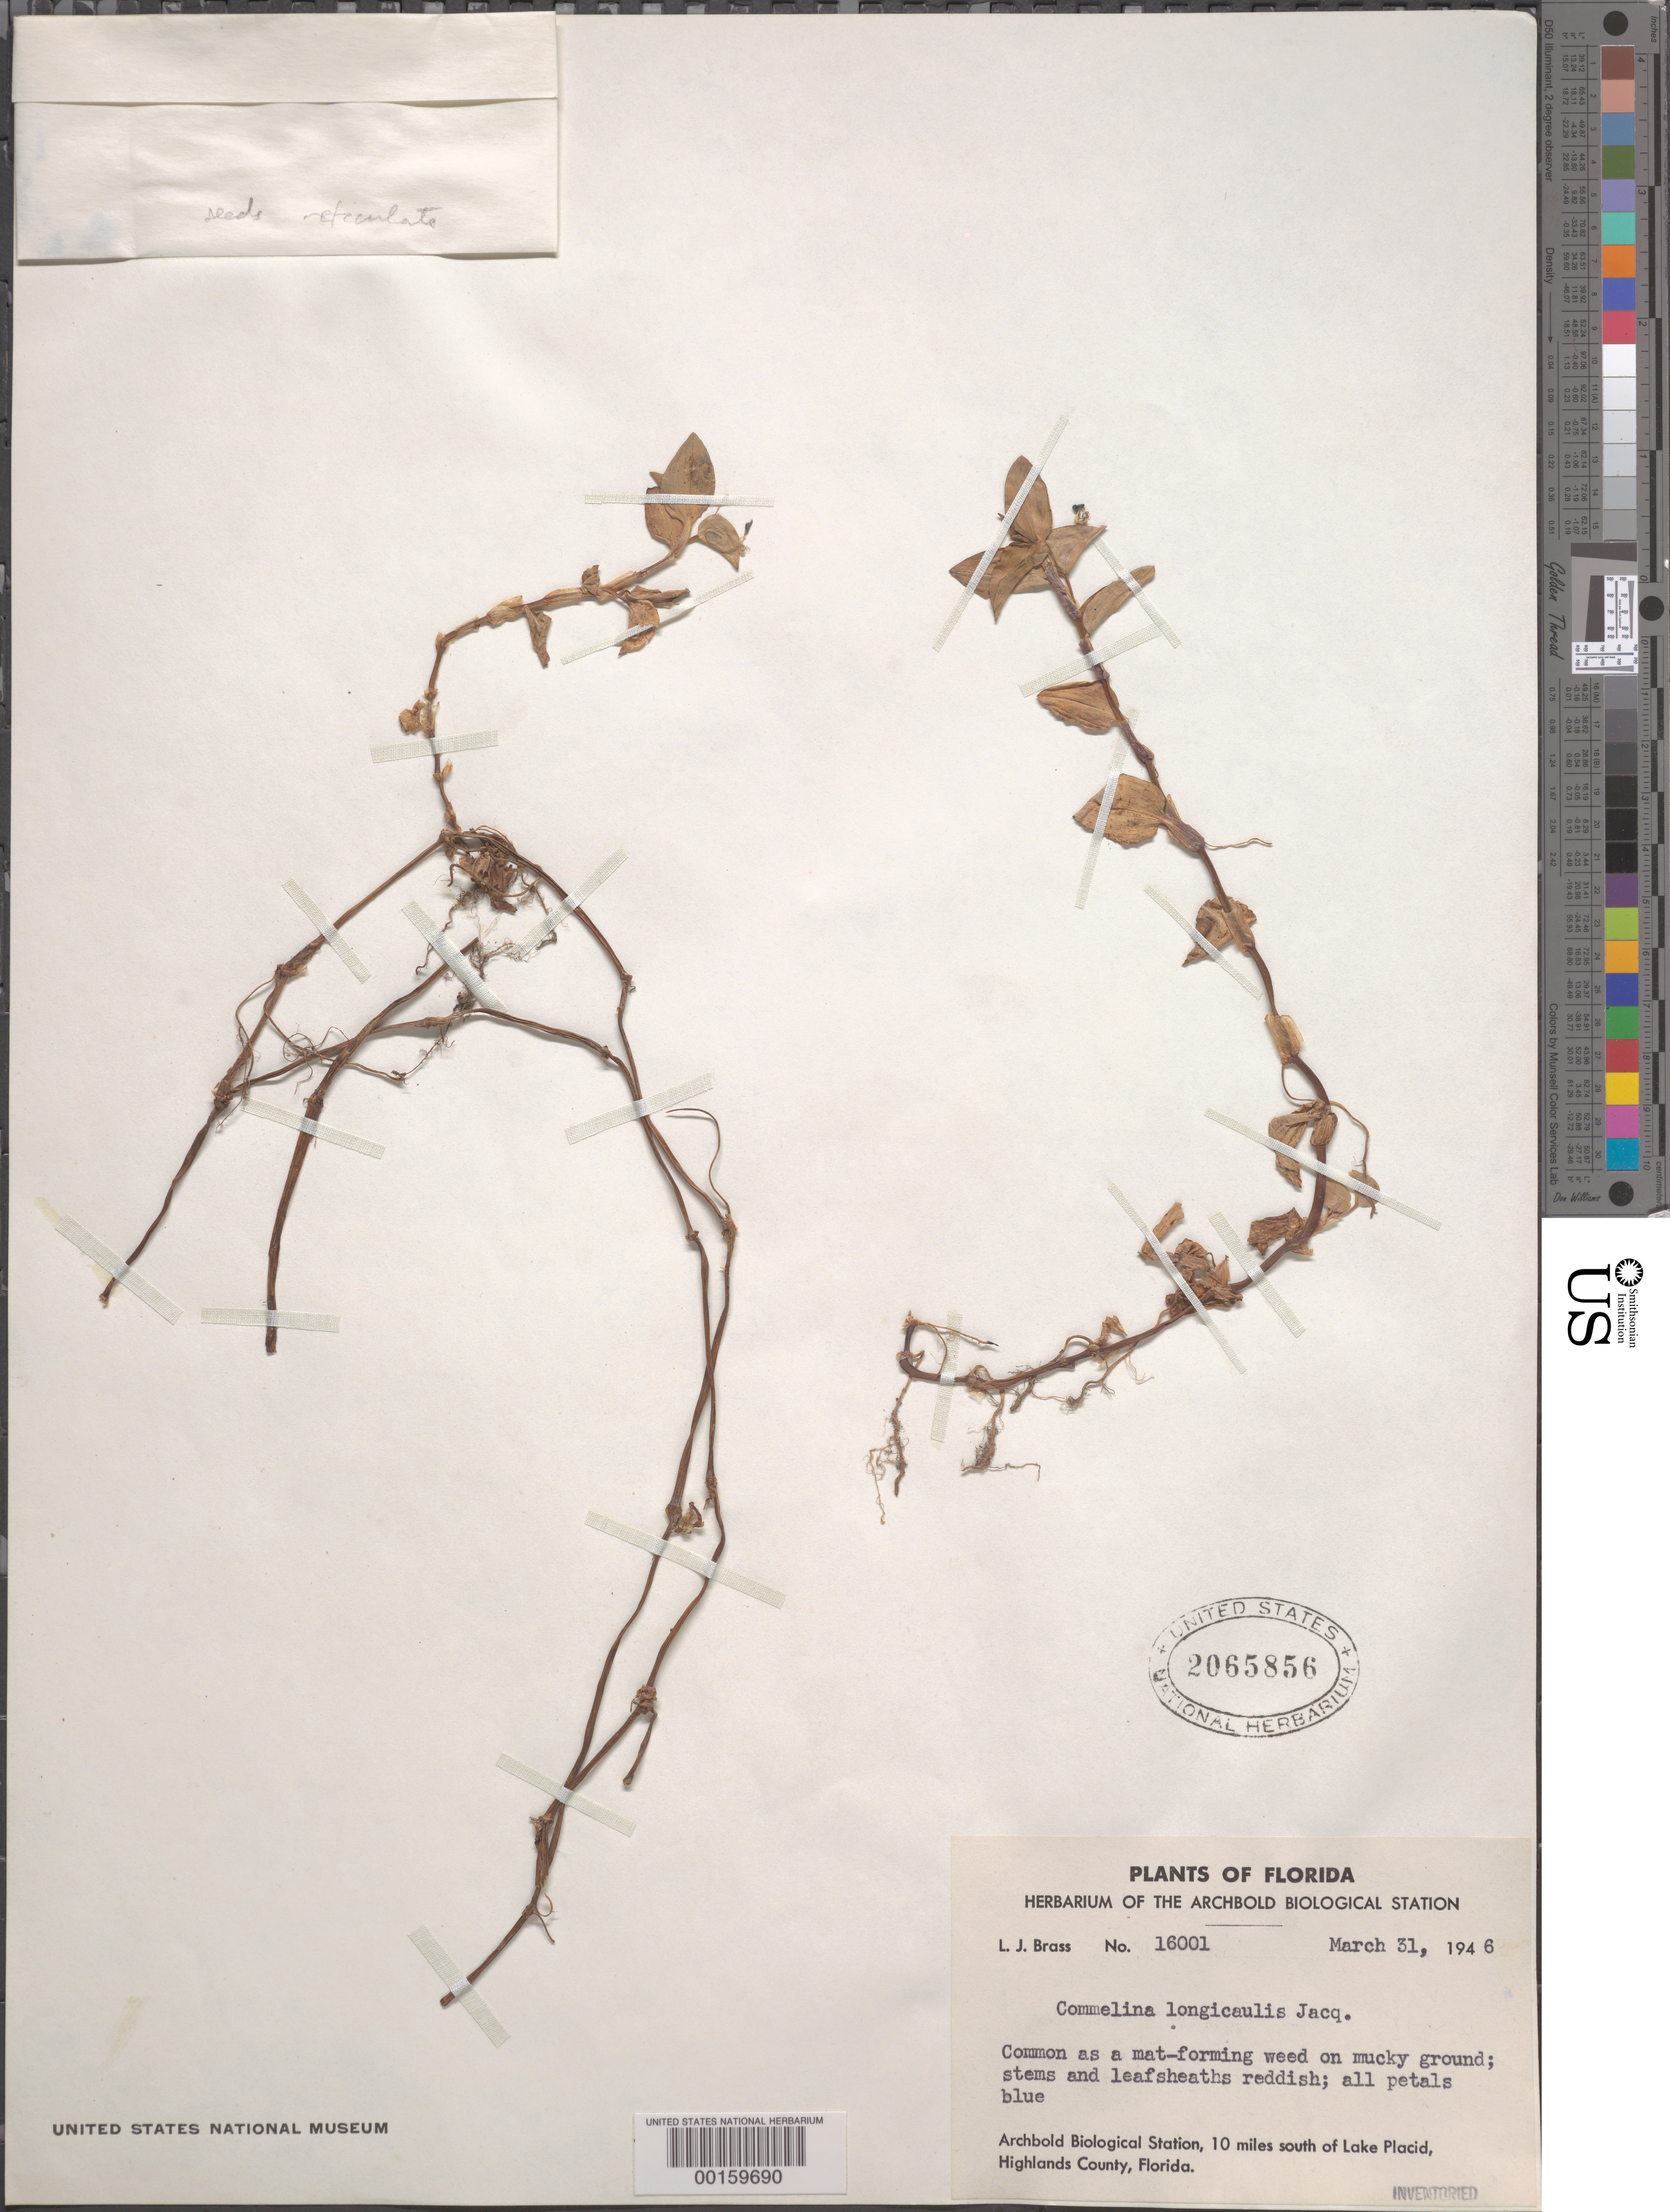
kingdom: Plantae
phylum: Tracheophyta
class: Liliopsida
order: Commelinales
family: Commelinaceae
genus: Commelina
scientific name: Commelina diffusa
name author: Burm. f.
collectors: L. J. Brass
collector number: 16001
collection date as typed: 31 Mar 1946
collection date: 1946-03-31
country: United States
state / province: Florida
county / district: Highlands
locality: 10 mi s of lake placid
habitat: Mucky ground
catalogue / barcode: US 2065856